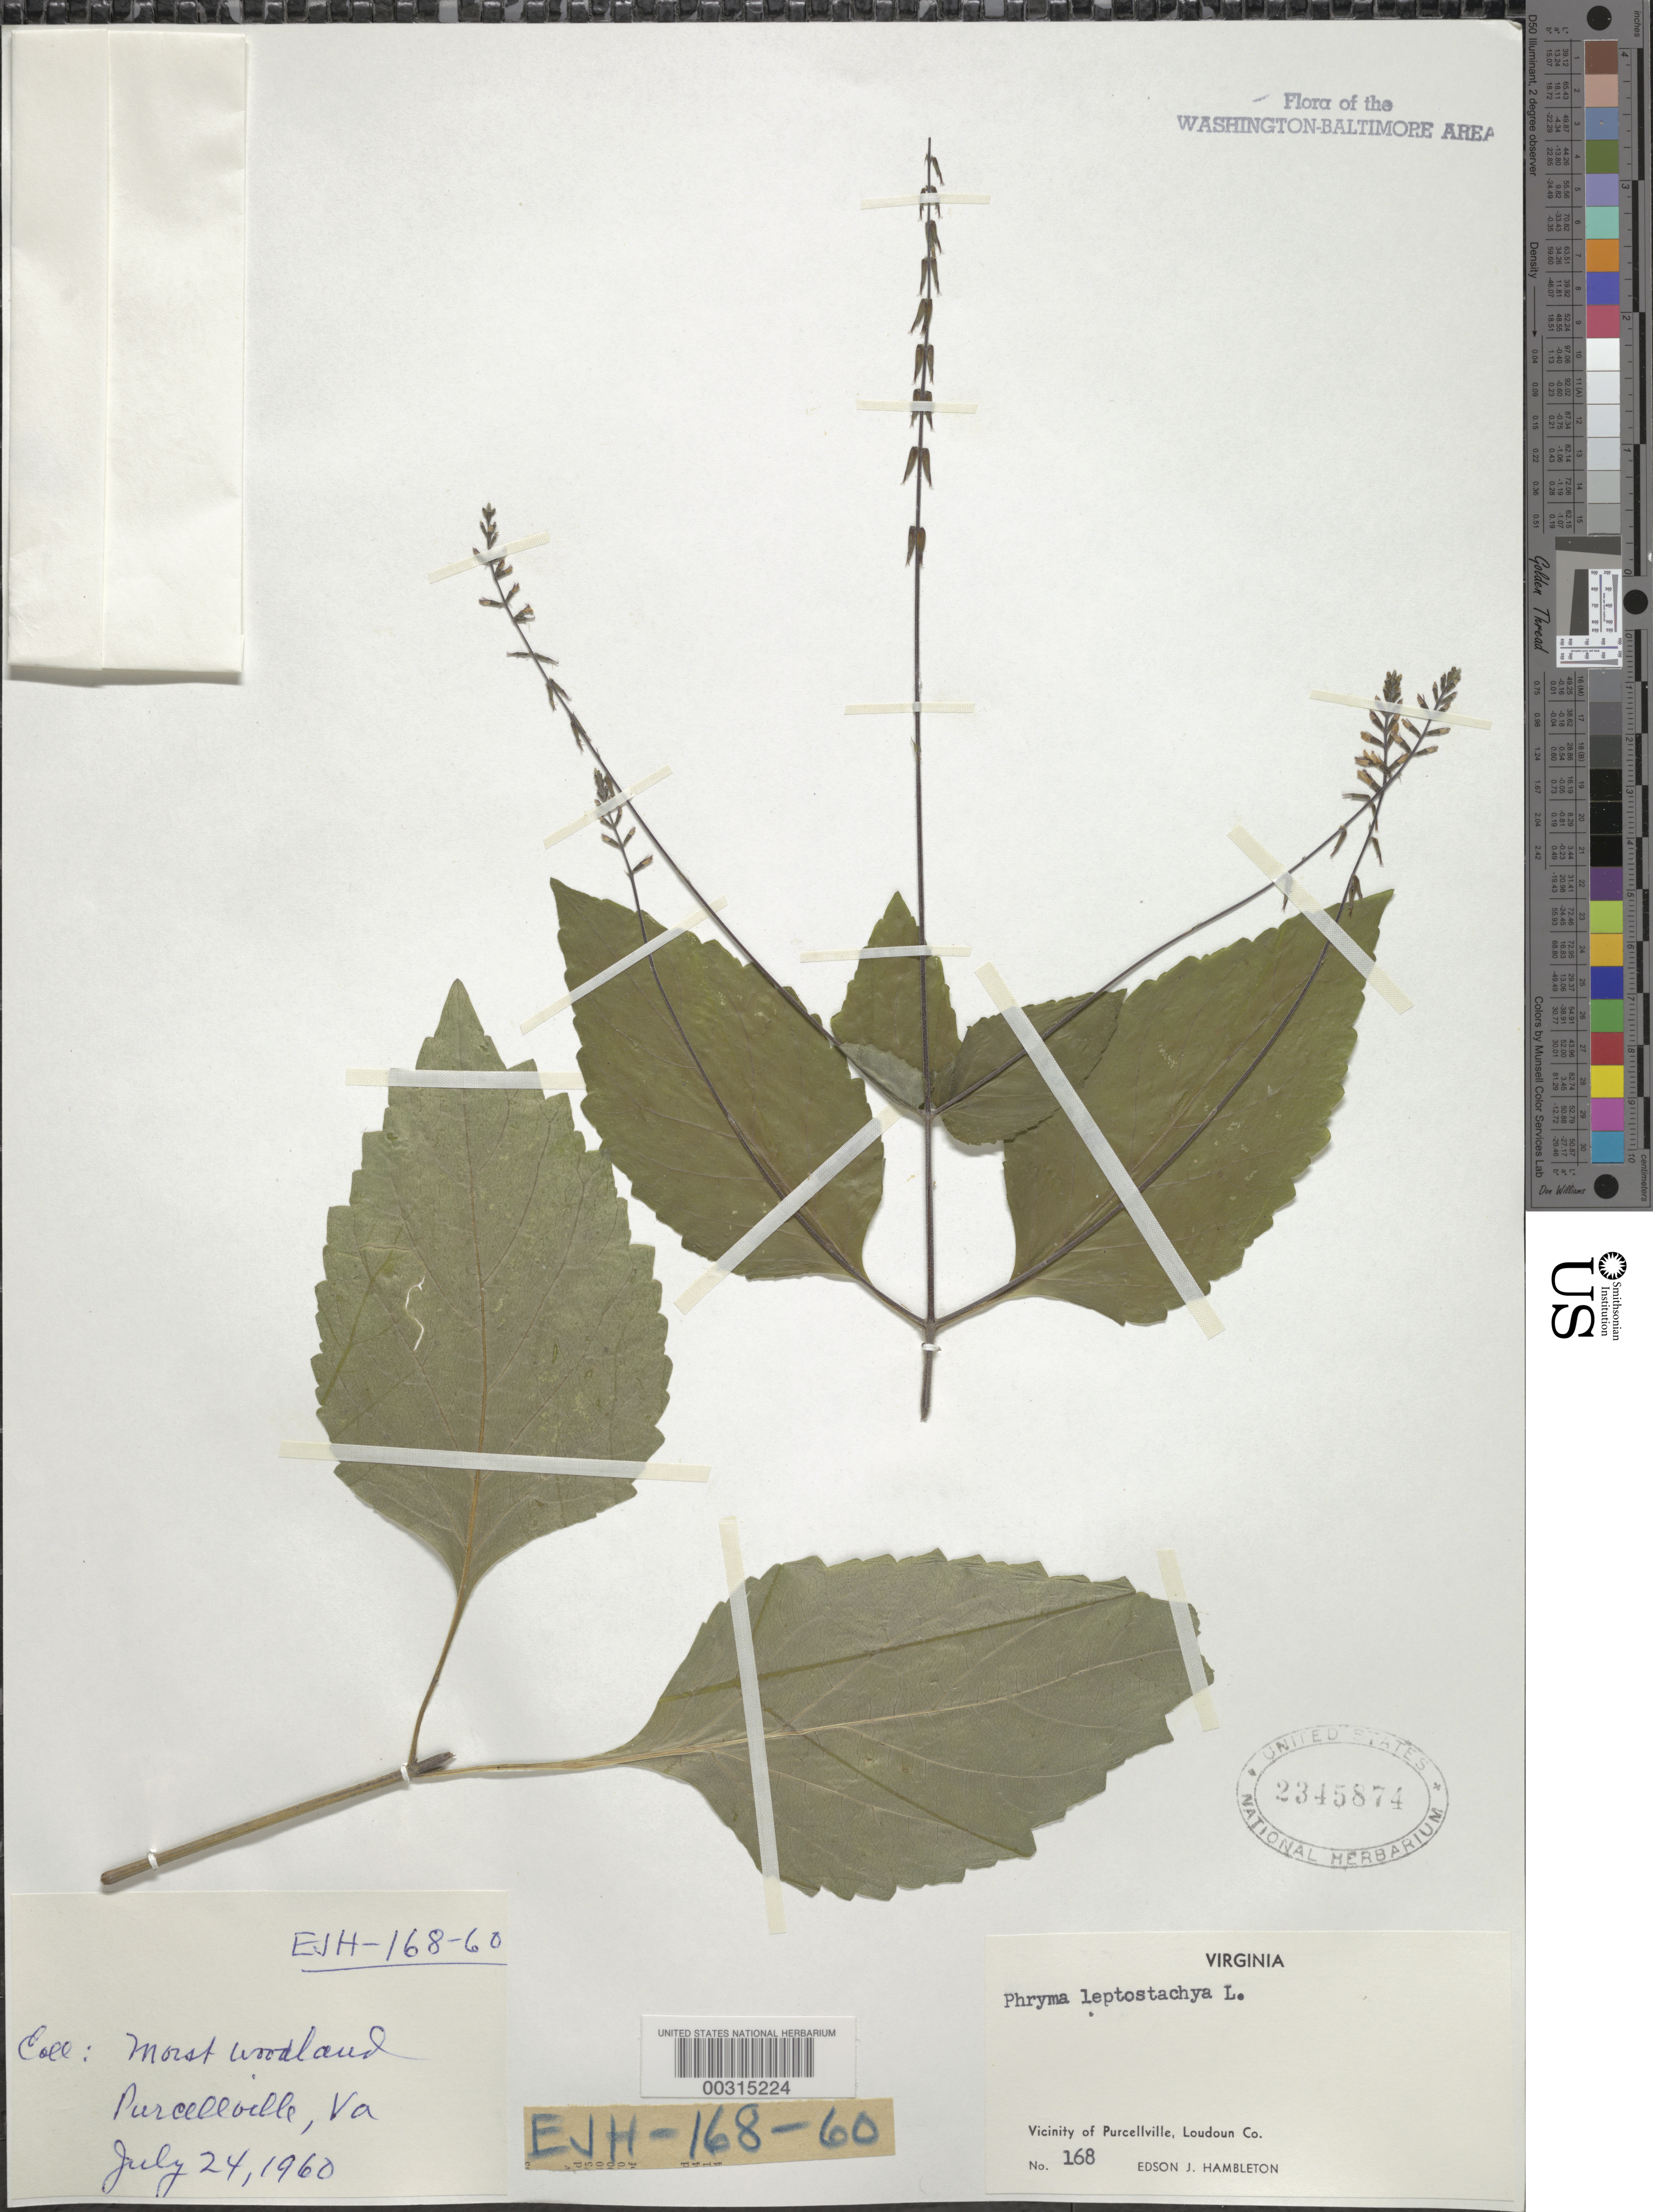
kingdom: Plantae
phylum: Tracheophyta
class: Magnoliopsida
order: Lamiales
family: Phrymaceae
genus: Phryma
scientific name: Phryma leptostachya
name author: L.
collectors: E. Hambleton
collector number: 168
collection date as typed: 24 Jul 1960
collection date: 1960-07-24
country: United States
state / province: Virginia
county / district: Loudoun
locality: Purcellville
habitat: Moist woodland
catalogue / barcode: US 2345874